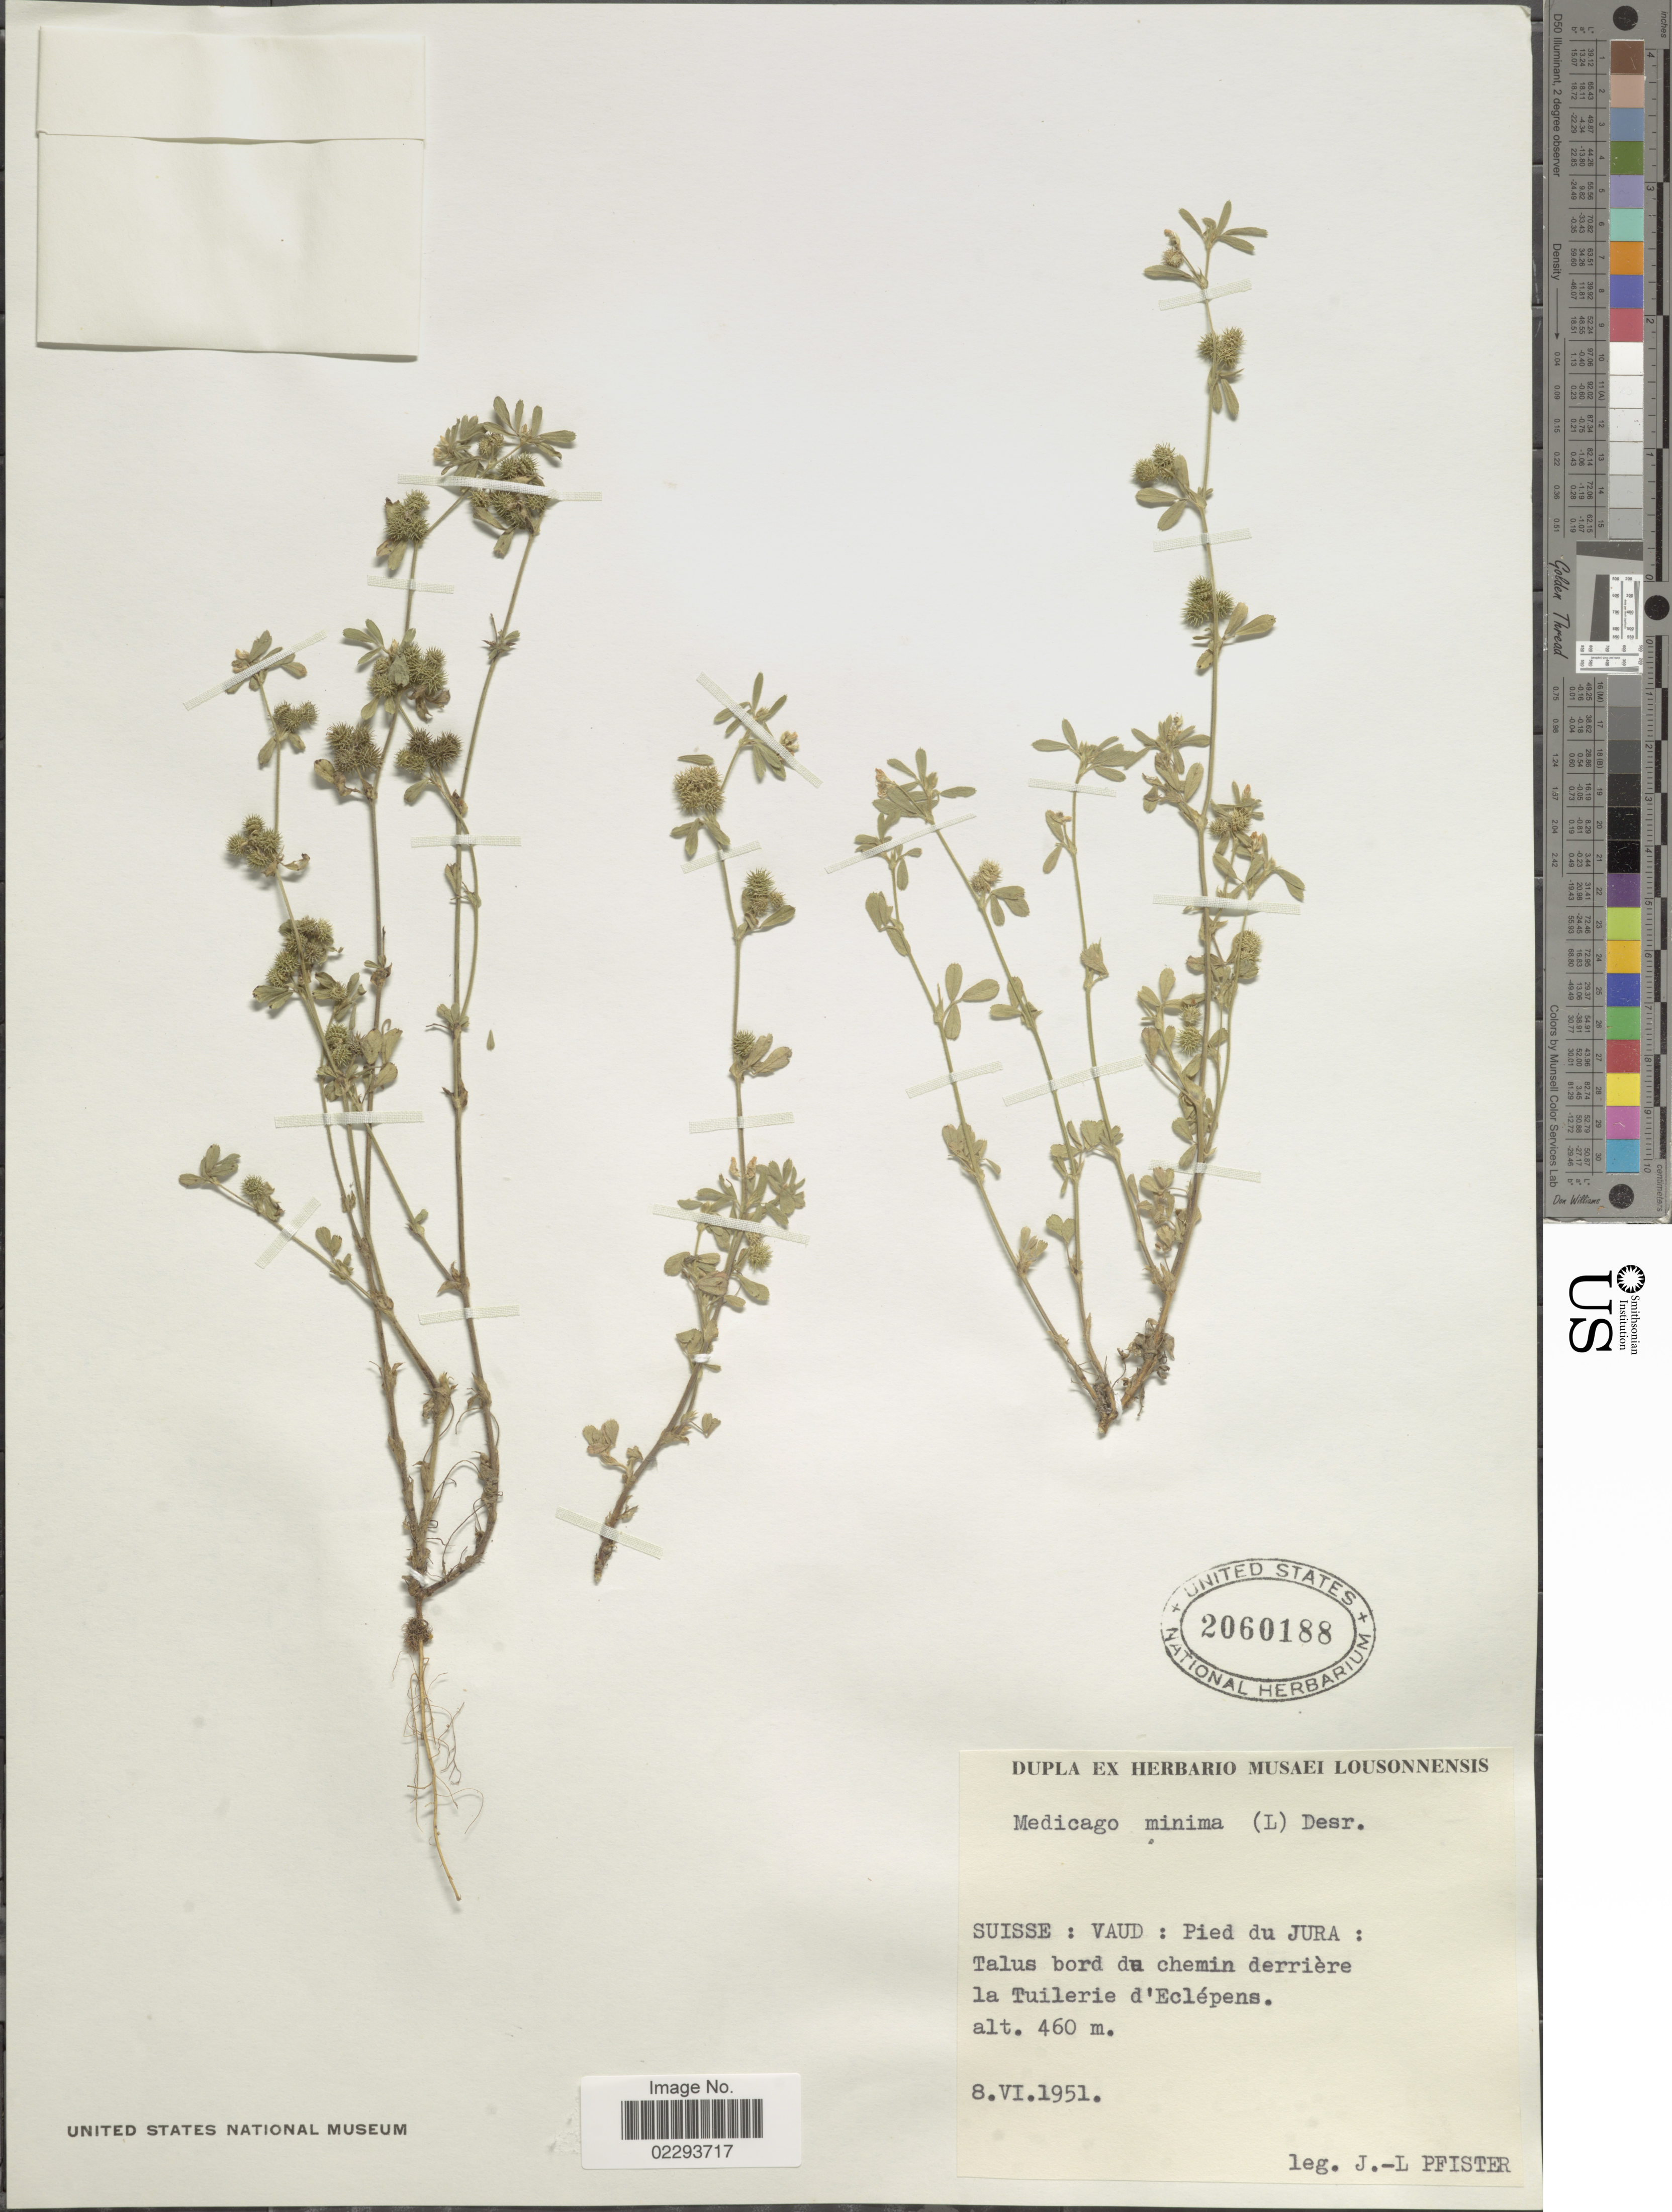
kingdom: Plantae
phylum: Tracheophyta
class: Magnoliopsida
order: Fabales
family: Fabaceae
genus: Medicago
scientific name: Medicago minima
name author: Lam.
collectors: J. Pfister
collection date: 1951-06-08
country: Switzerland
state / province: Vaud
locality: Suisse: Vaud: Pied du Jura: Talus borda du chemin derriere la Tuilerie d'Eclepens.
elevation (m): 460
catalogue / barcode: US 2060188